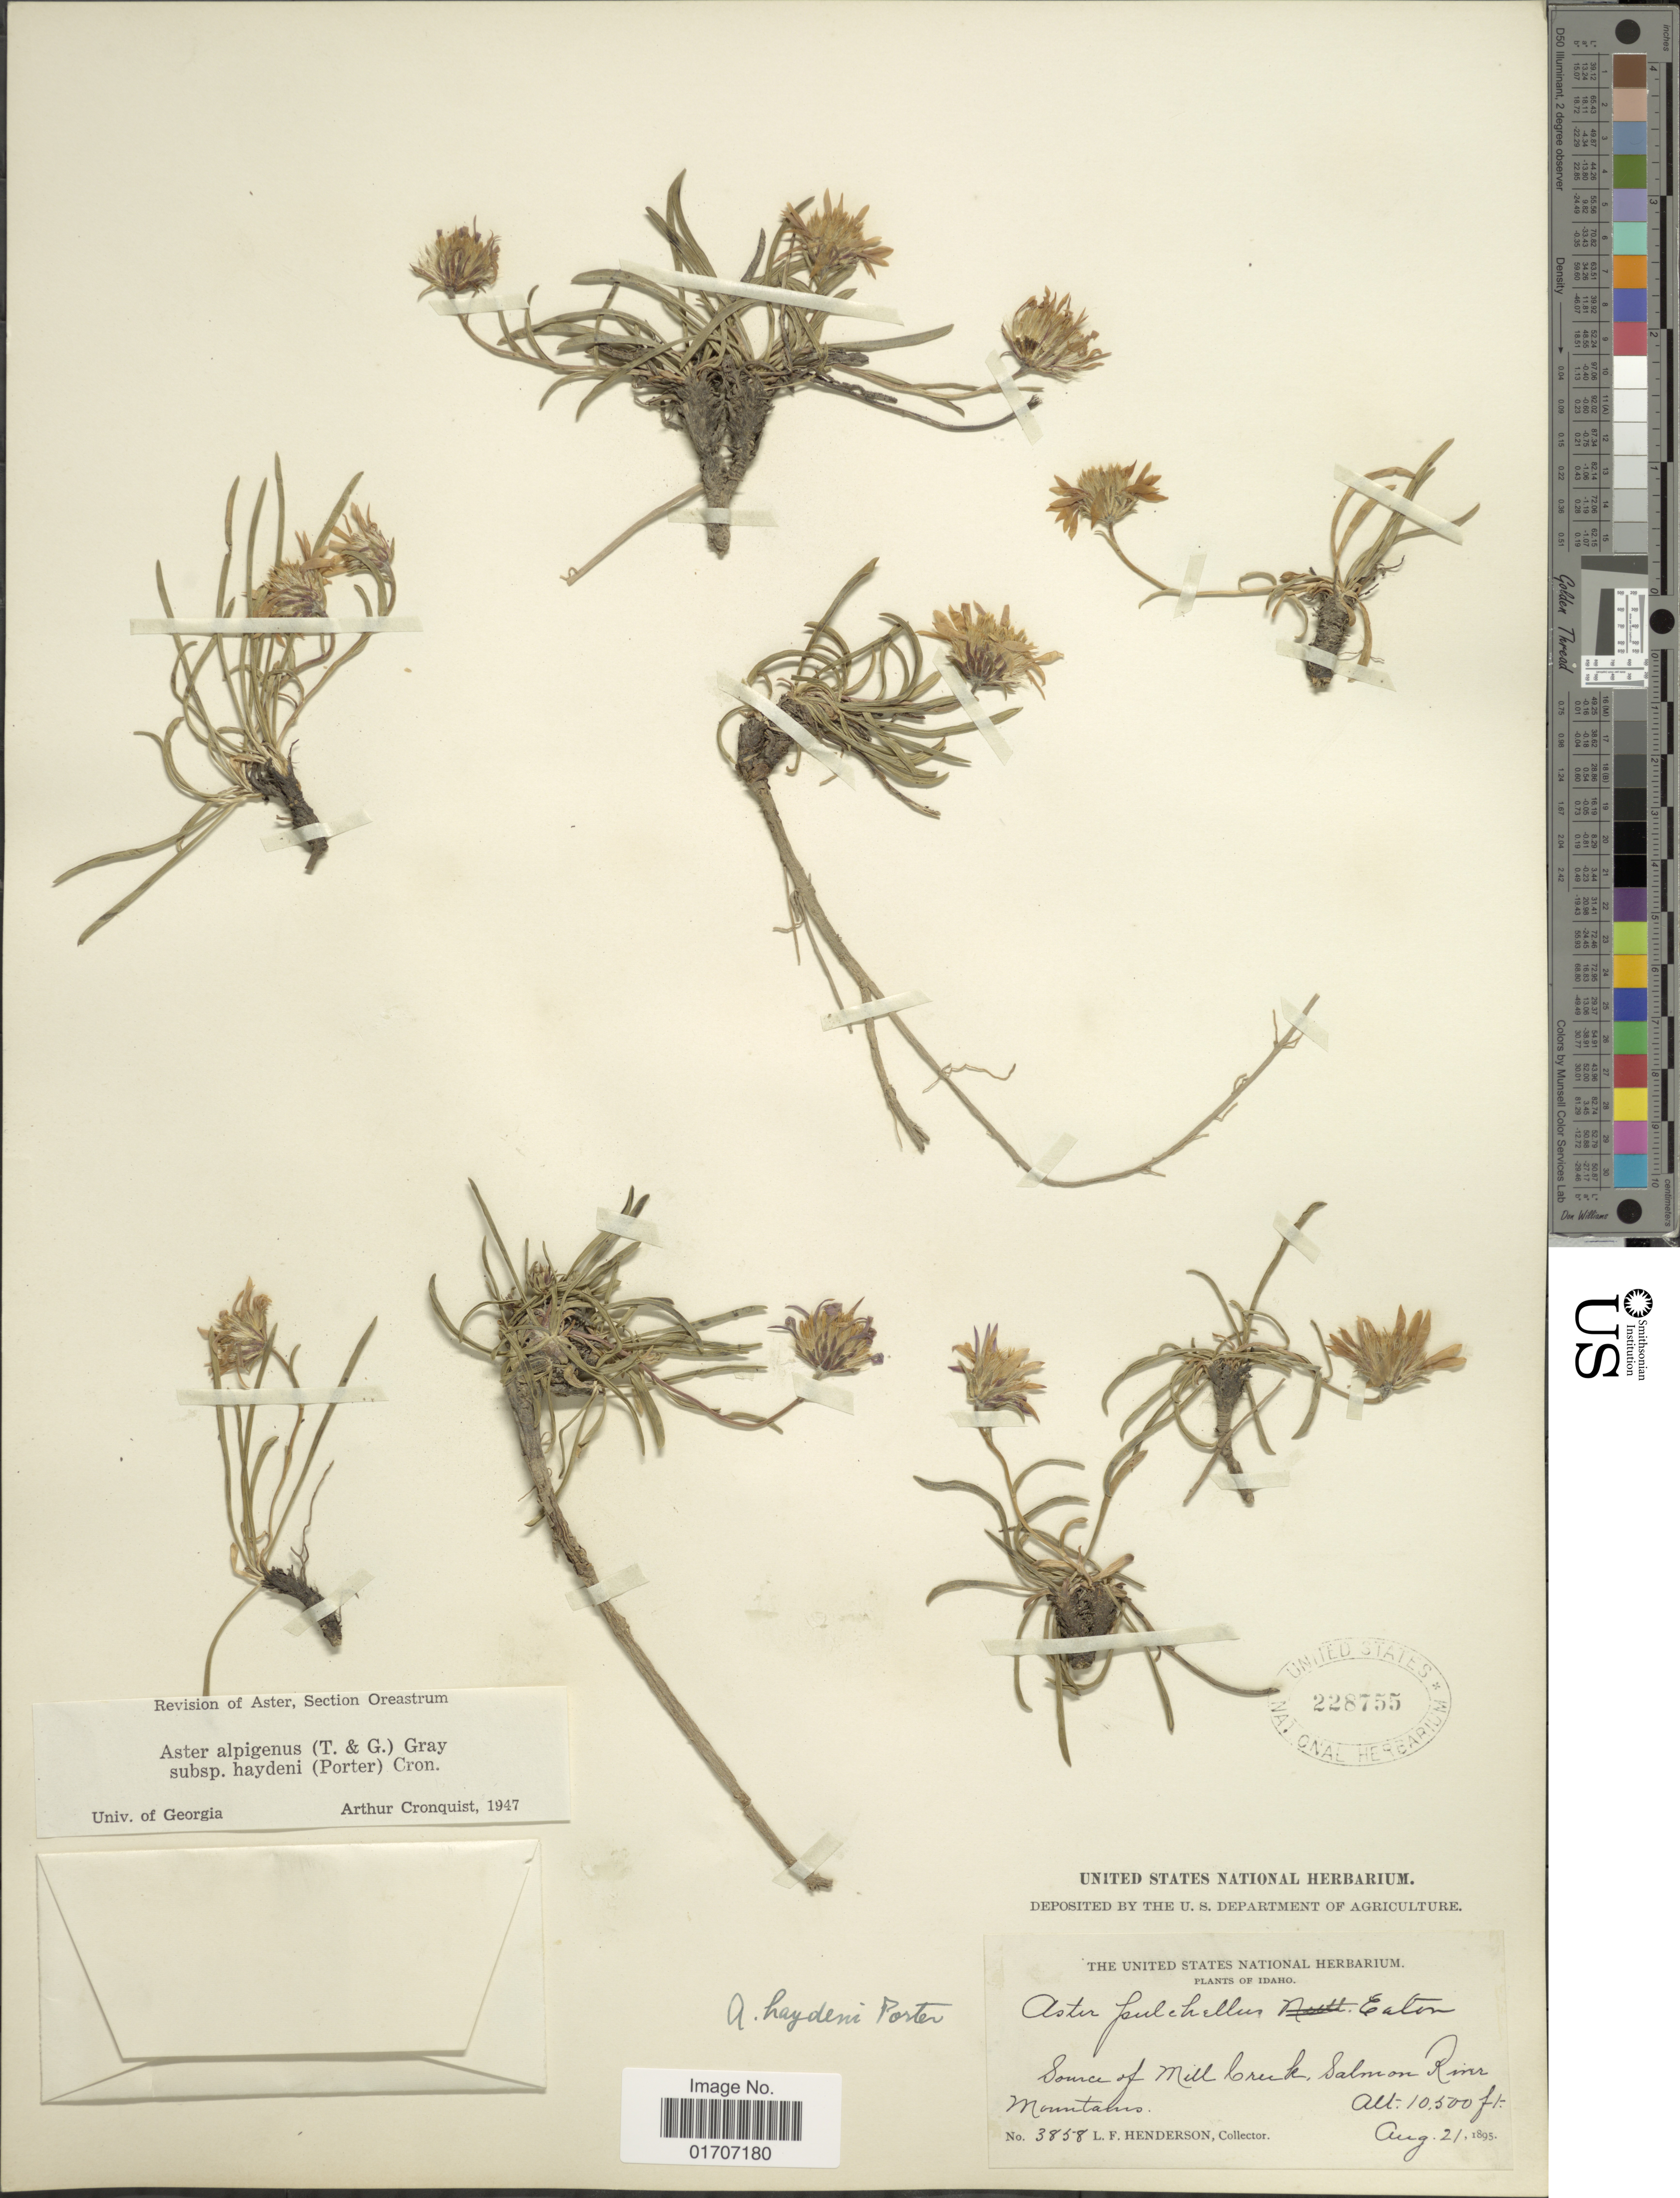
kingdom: Plantae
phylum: Tracheophyta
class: Magnoliopsida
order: Asterales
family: Asteraceae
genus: Oreostemma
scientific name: Oreostemma alpigenum var. haydenii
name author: (Porter) G.L. Nesom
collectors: L. Henderson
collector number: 3858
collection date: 1895-08-21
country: United States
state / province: Idaho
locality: Source of Mill Creek, Salon River Mountains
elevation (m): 3200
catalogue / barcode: US 228755